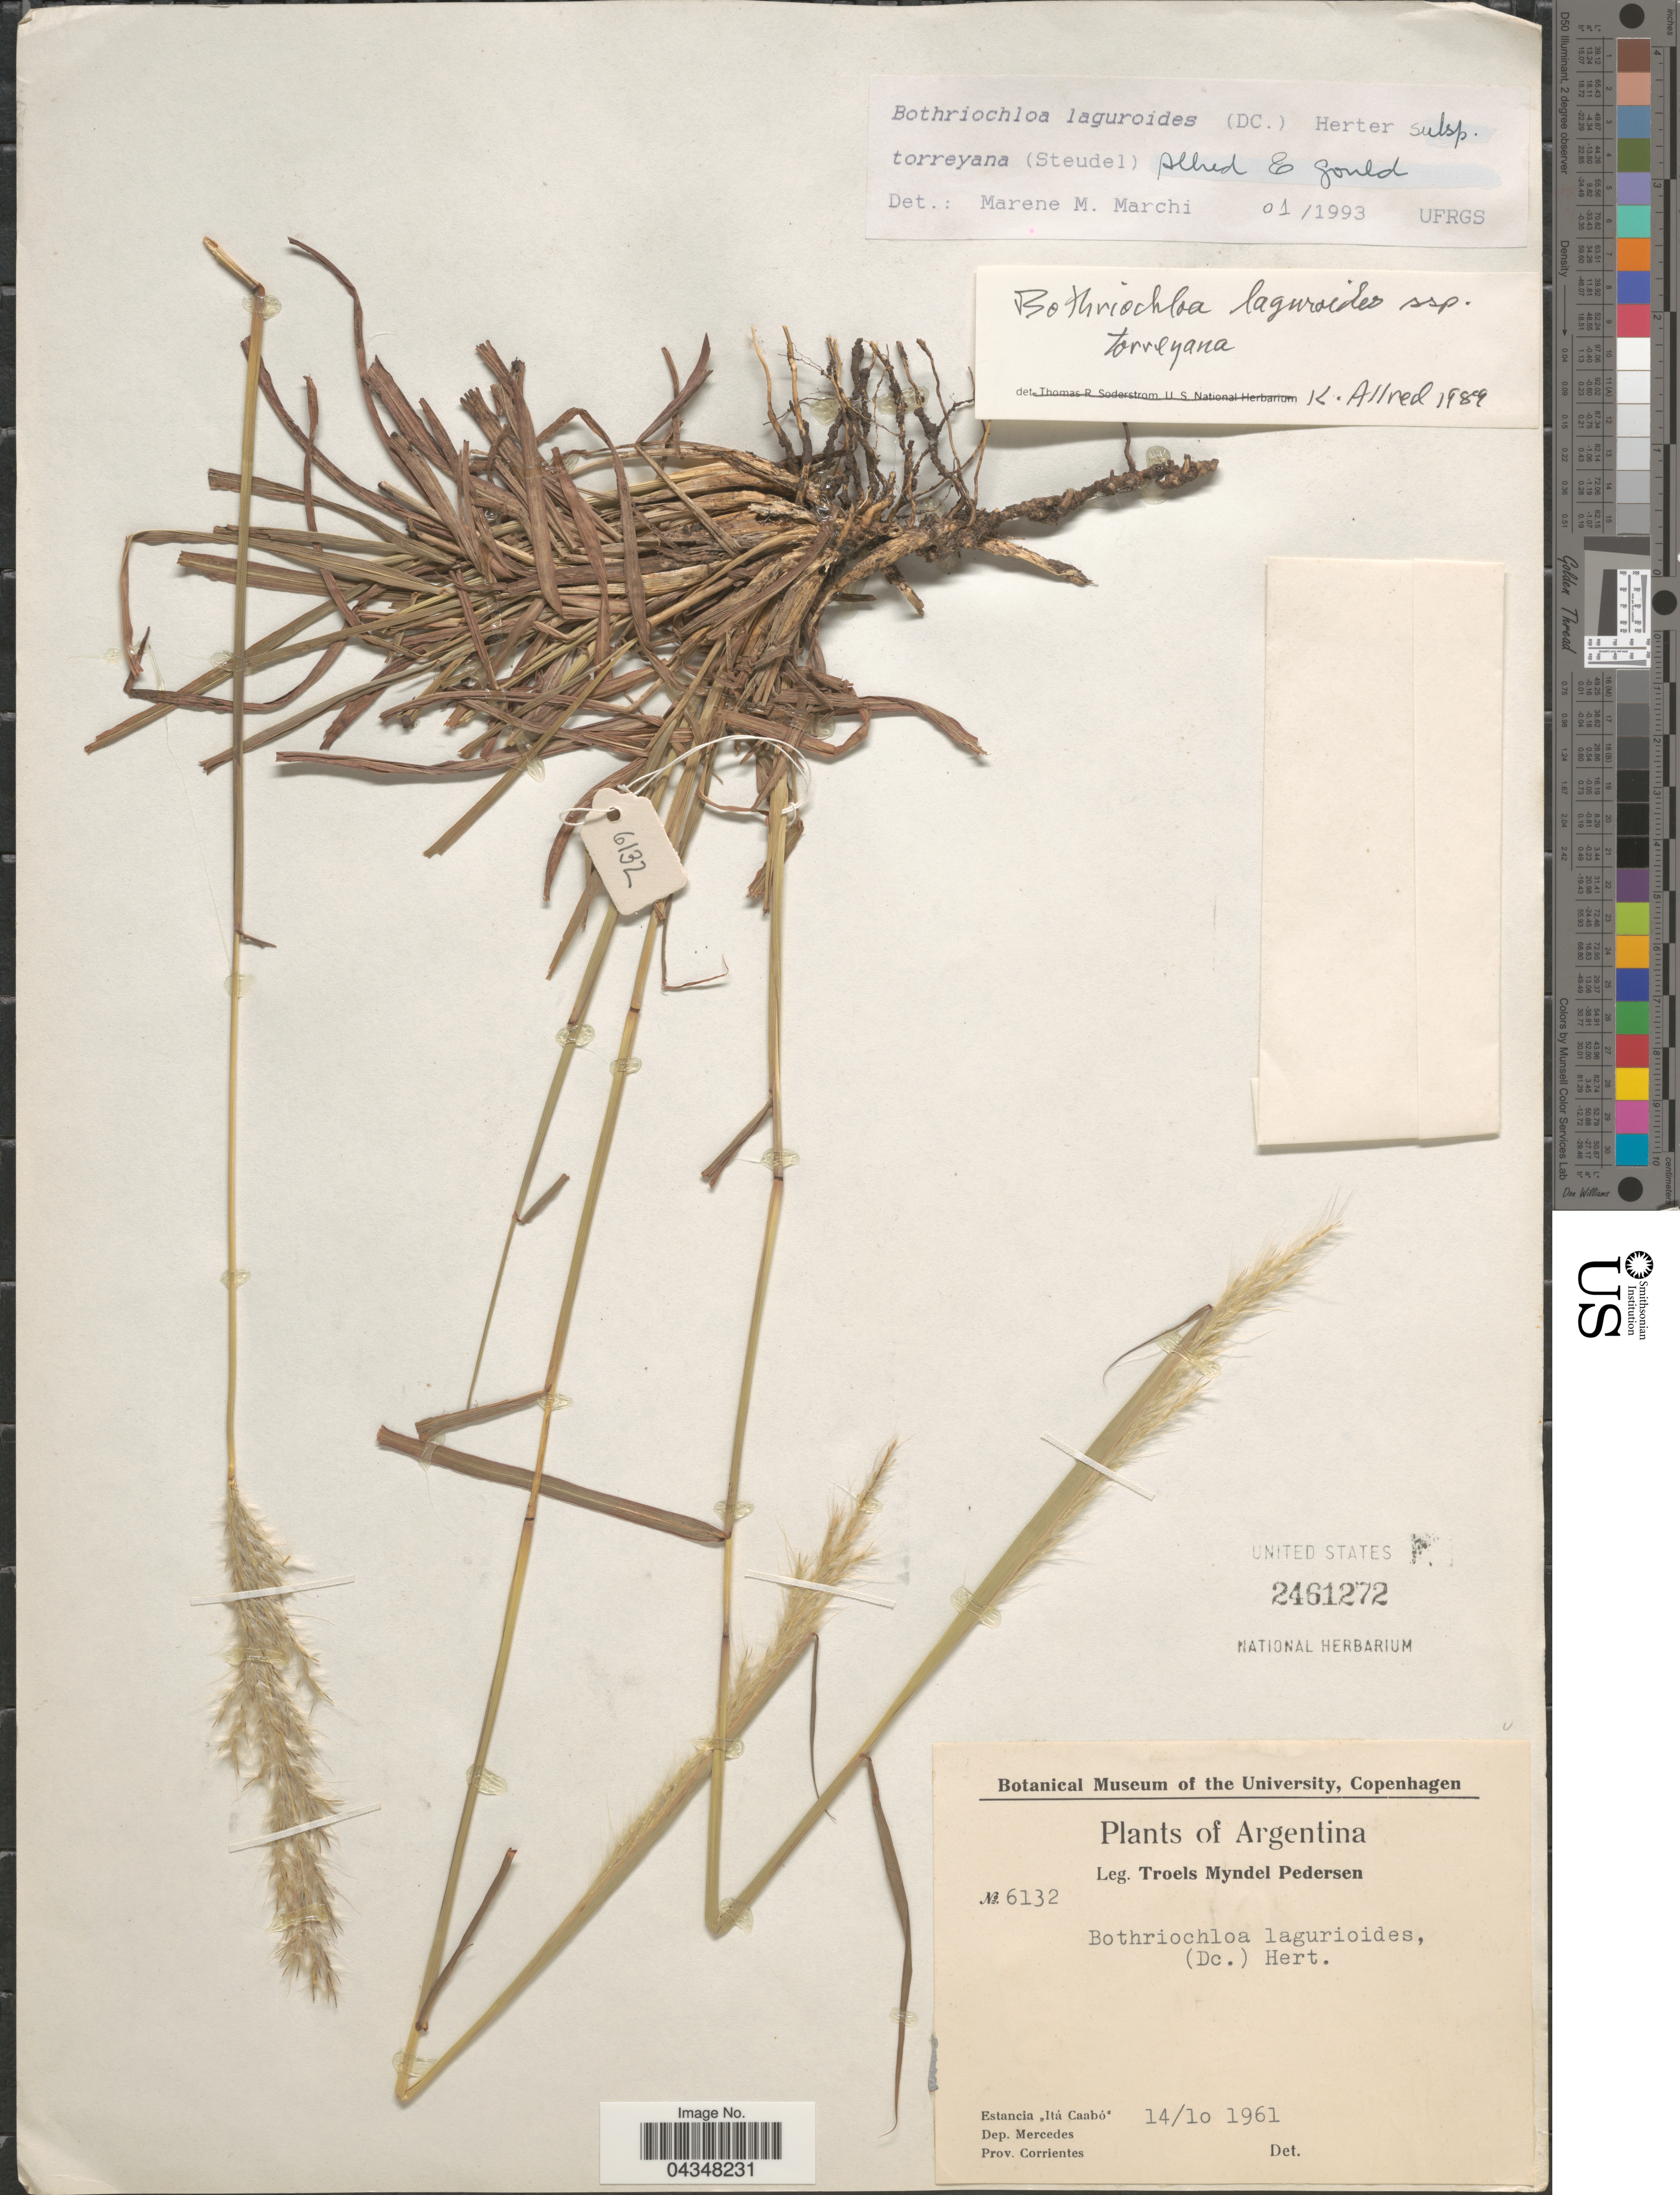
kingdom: Plantae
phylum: Tracheophyta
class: Liliopsida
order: Poales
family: Poaceae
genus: Bothriochloa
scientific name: Bothriochloa laguroides subsp. torreyana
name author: (Steud.) Allred & Gould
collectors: T. Pederson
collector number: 6132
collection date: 1961-10-14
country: Argentina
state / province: Corrientes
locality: Estancia "Itá Caabó". Dep. Mercedes.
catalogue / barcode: US 2461272